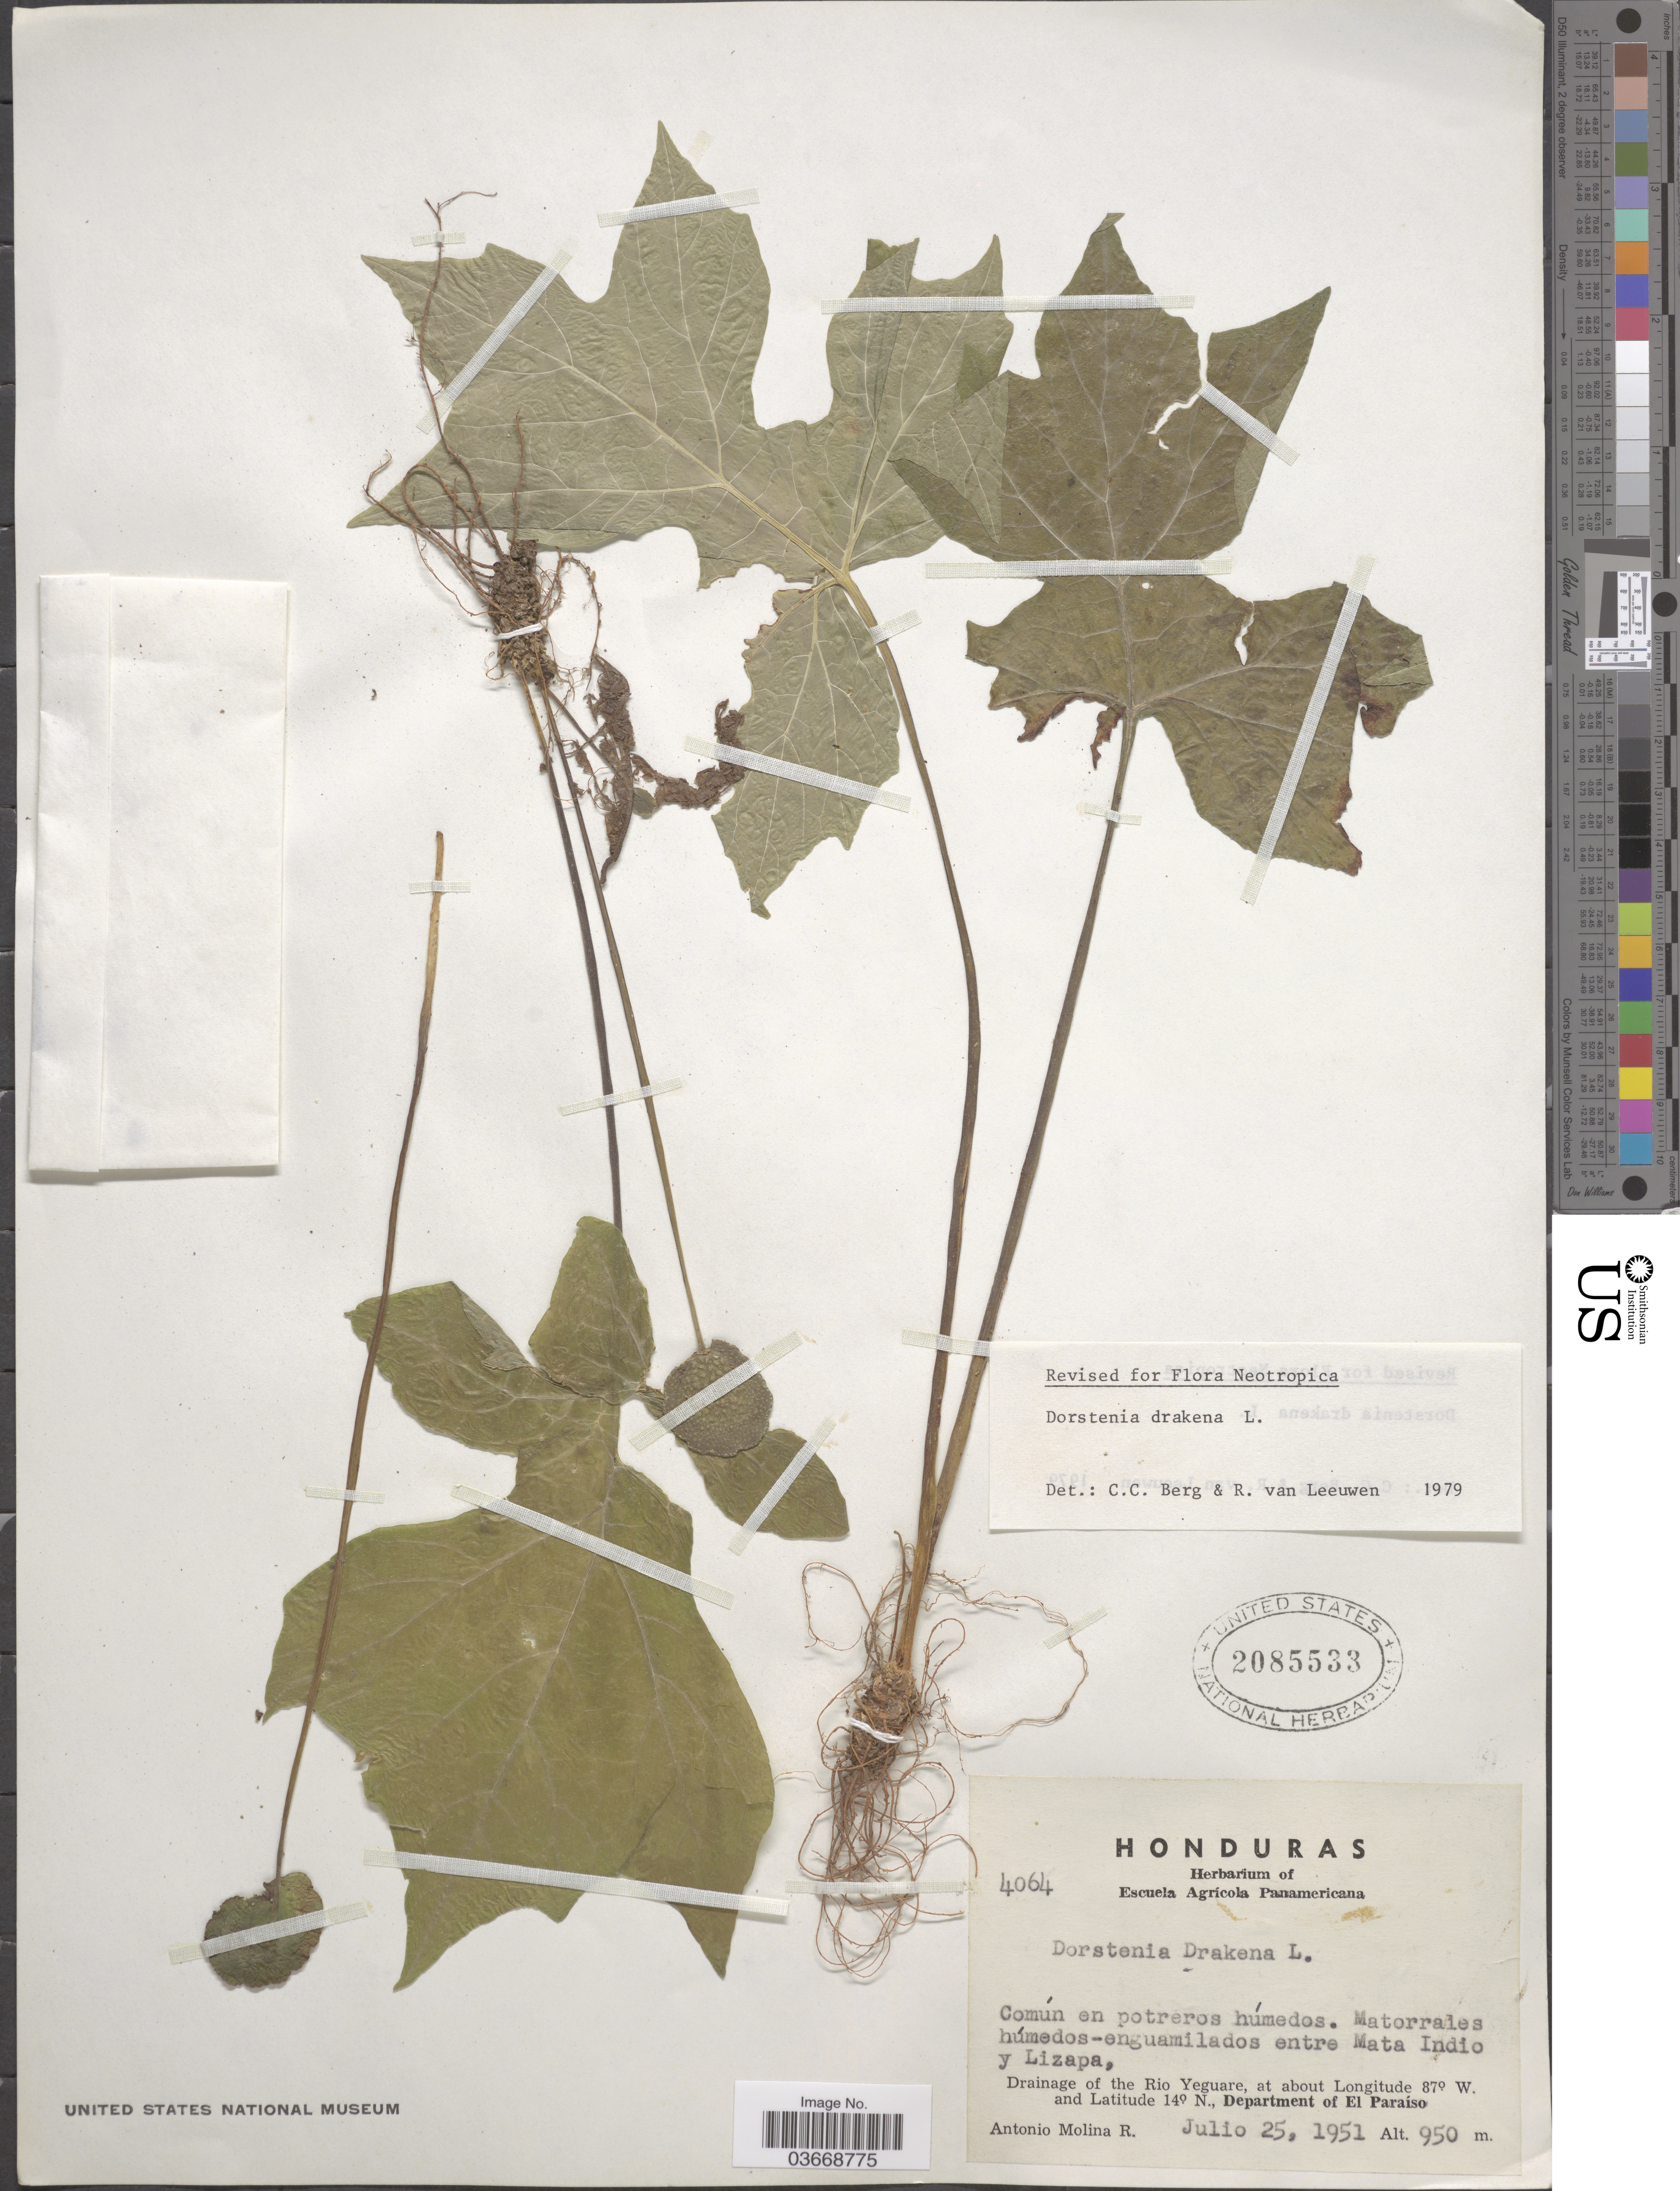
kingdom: Plantae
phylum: Tracheophyta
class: Magnoliopsida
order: Rosales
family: Moraceae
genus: Dorstenia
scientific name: Dorstenia drakena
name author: L.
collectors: A. Molina R.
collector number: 4064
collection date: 1951-07-25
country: Honduras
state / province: El Paraiso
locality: Matorrales húmedos-enguamilados entre Mata Indio y Lizapa. Drainage of the Rio Yeguare. Department of El Paraíso.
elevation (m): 950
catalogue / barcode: US 2085533